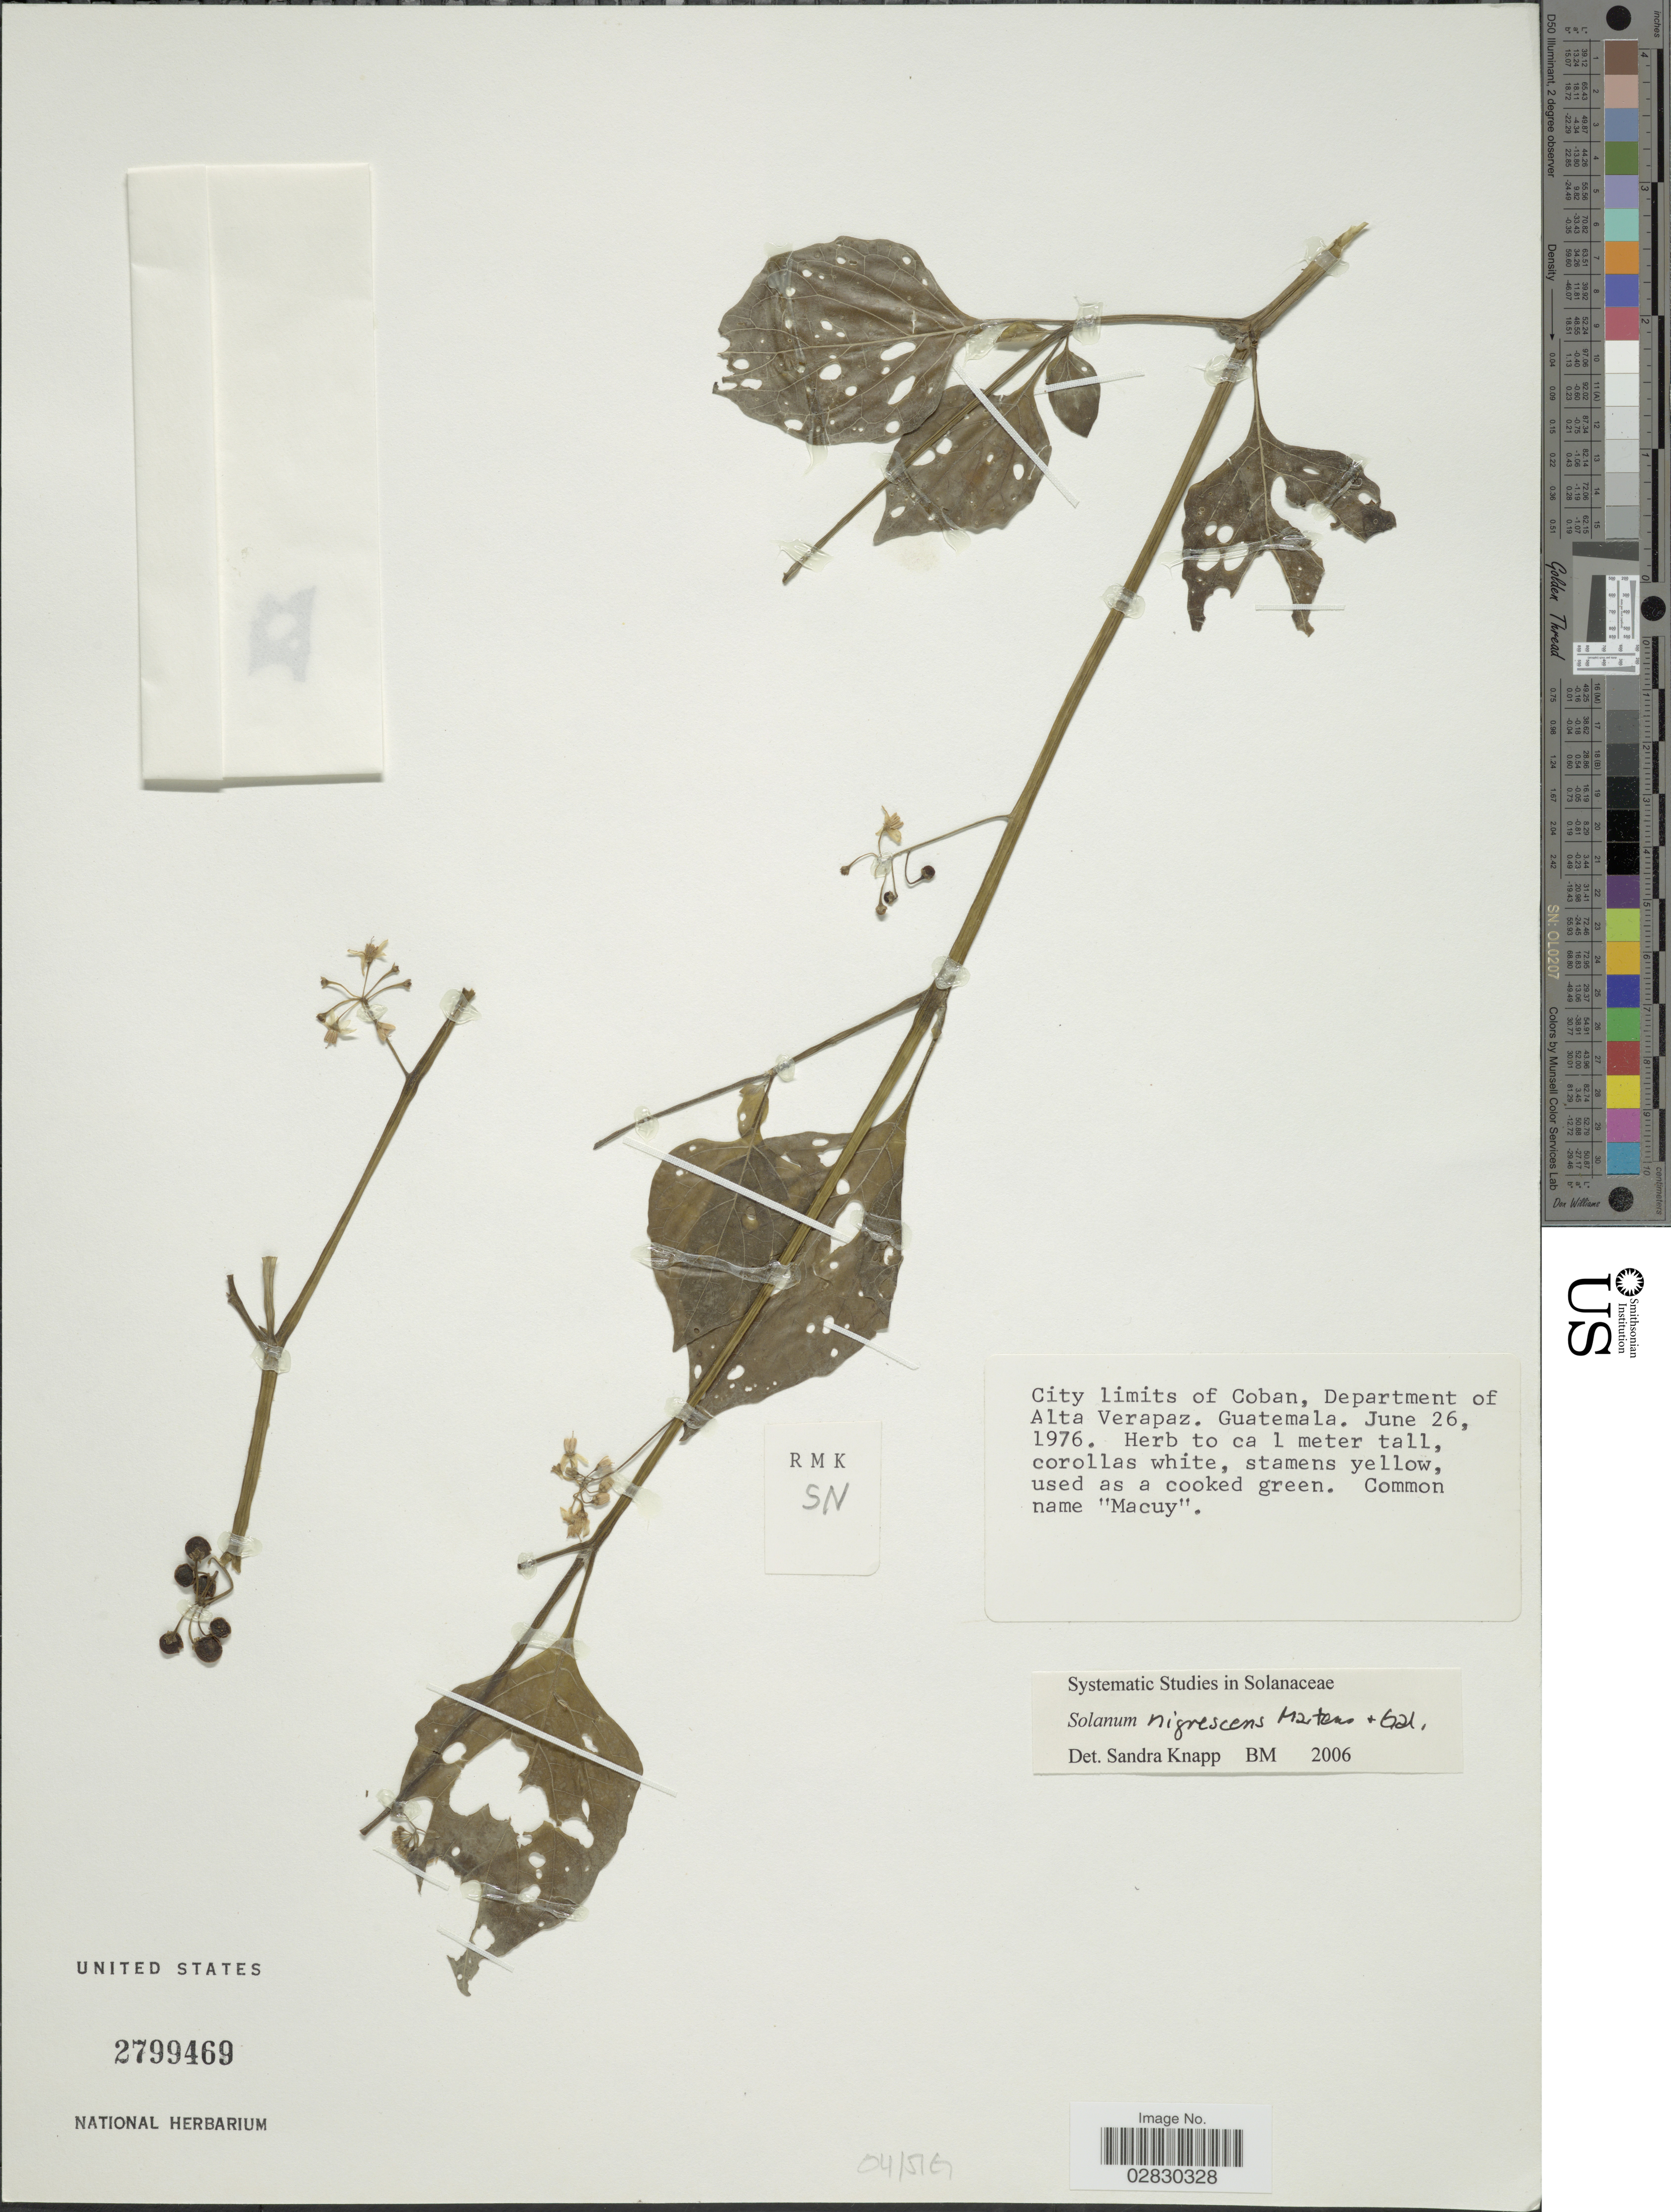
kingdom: Plantae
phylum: Tracheophyta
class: Magnoliopsida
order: Solanales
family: Solanaceae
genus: Solanum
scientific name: Solanum nigricans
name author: M. Martens & Galeotti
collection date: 1976-06-26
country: Guatemala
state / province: Alta Verapaz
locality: City limits of Coban, Department of Alta Verapaz.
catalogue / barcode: US 2799469